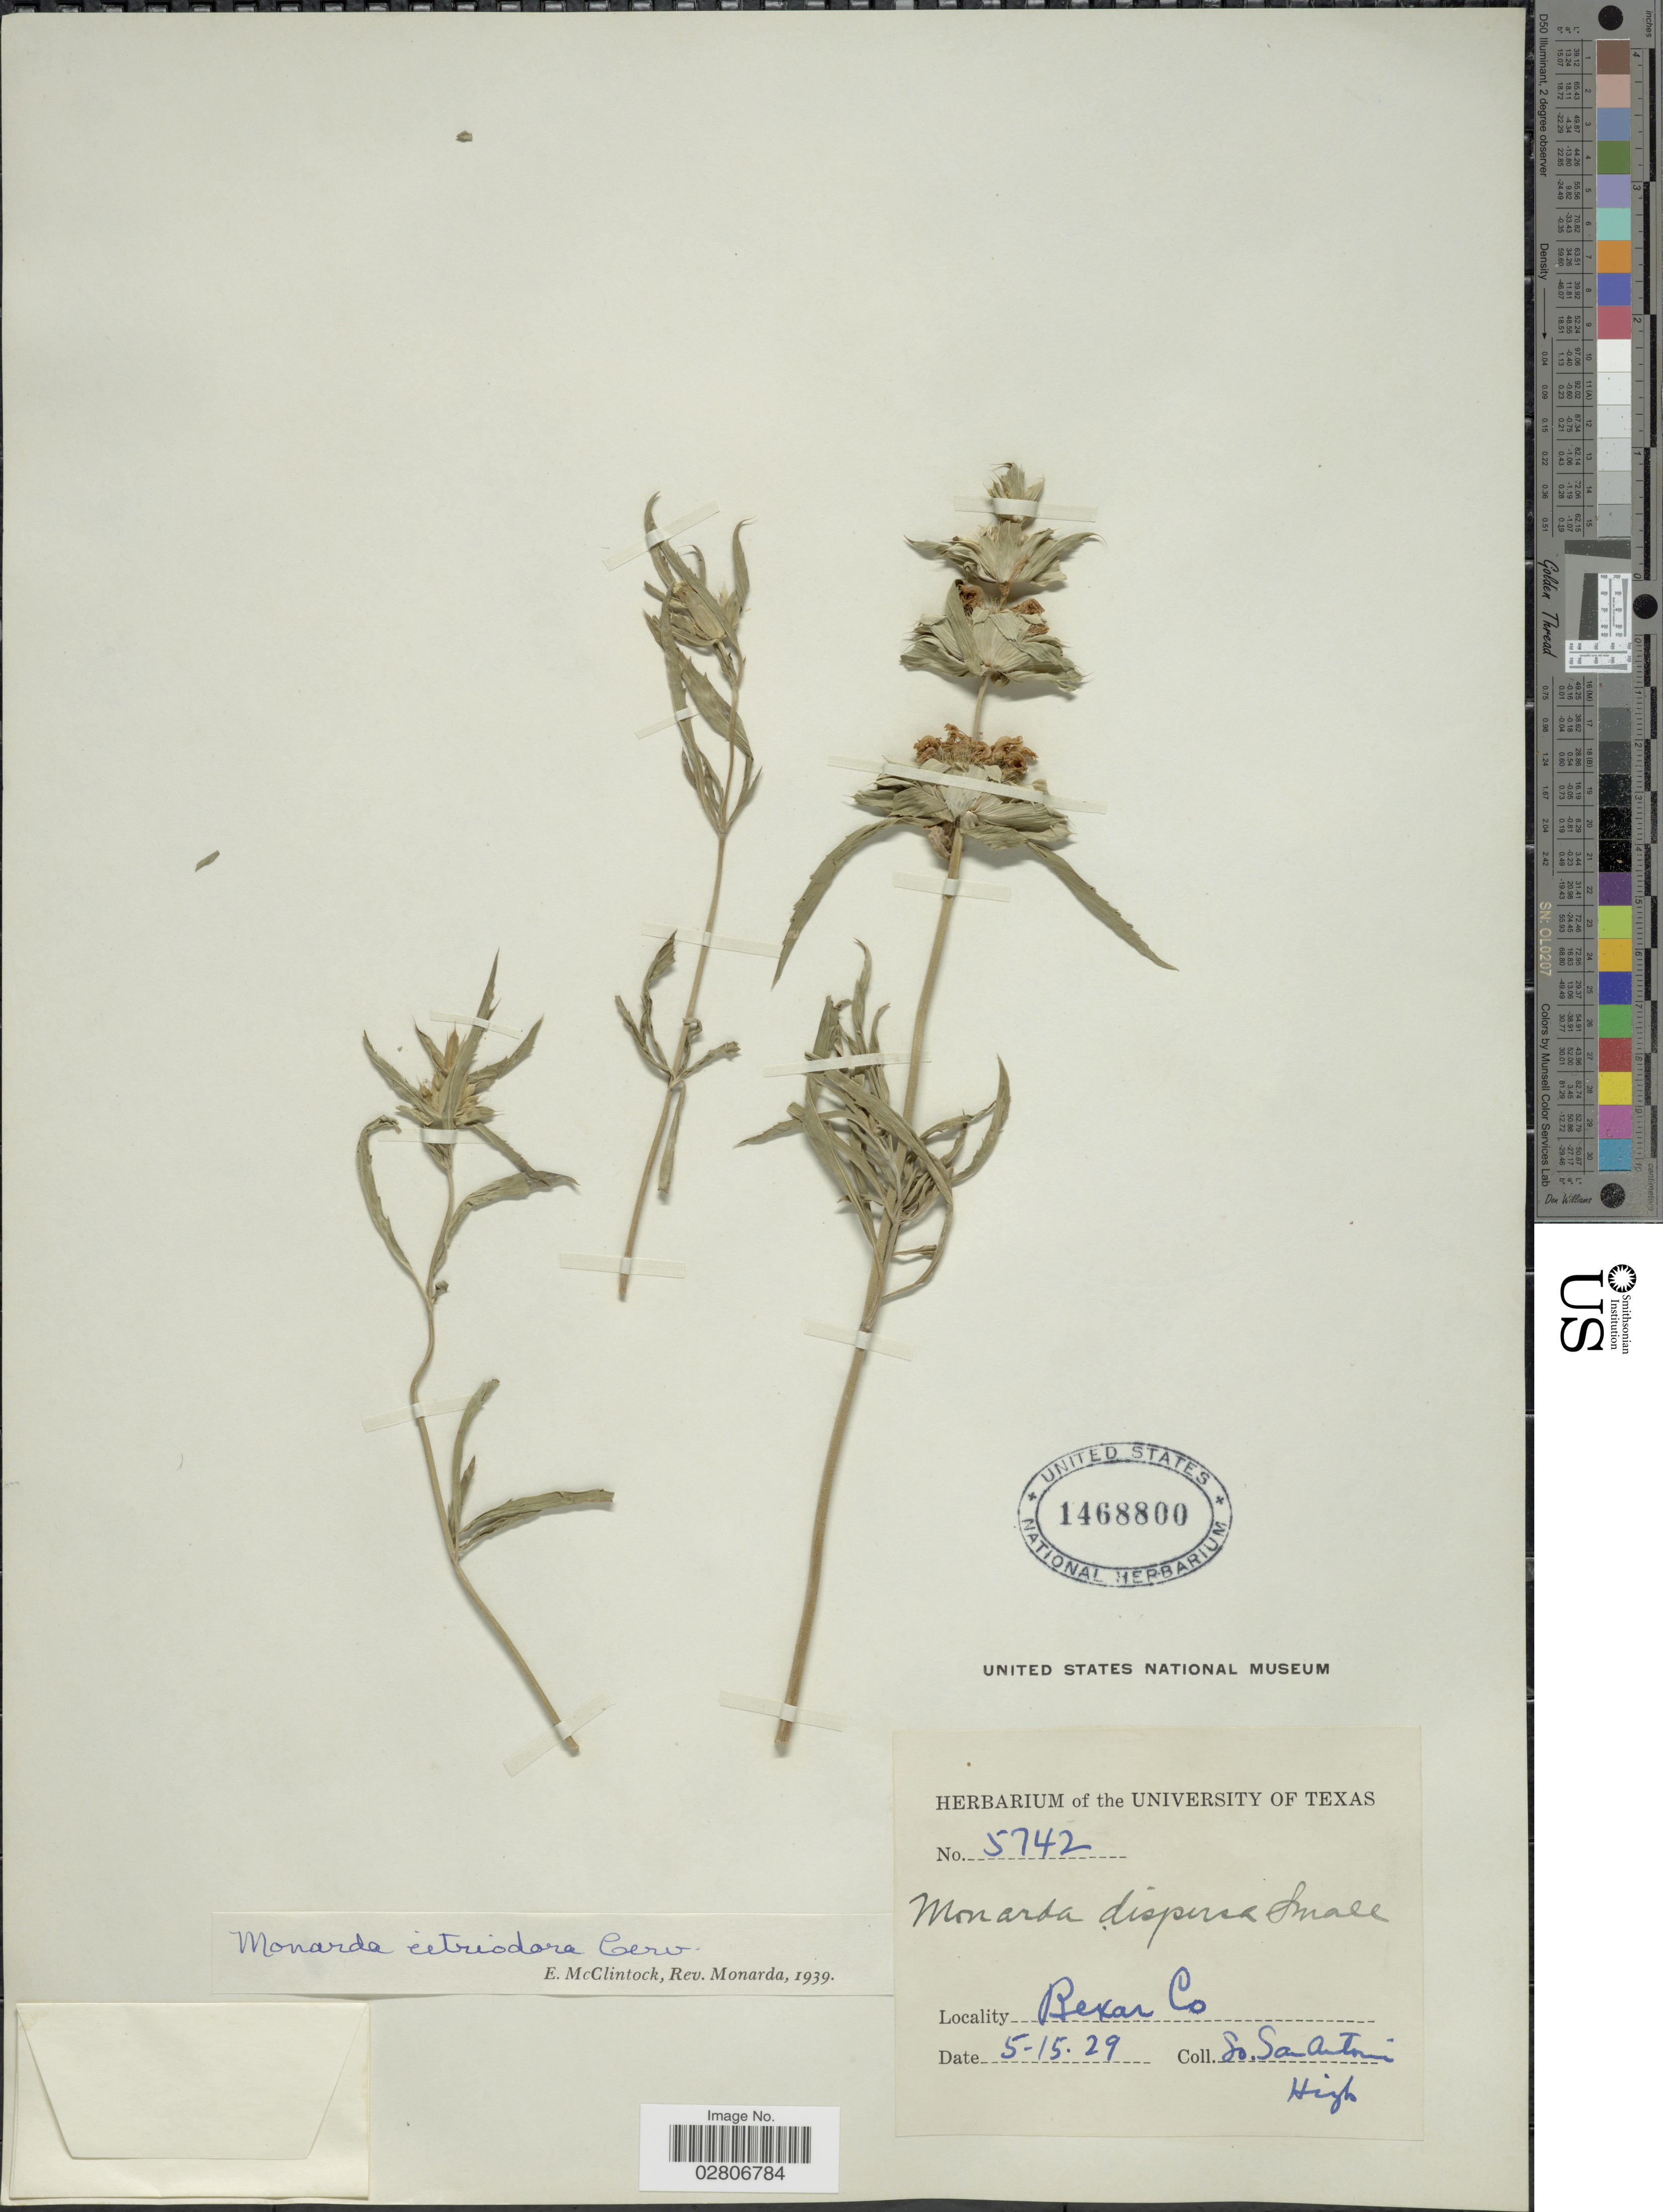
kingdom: Plantae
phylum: Tracheophyta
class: Magnoliopsida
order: Lamiales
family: Lamiaceae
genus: Monarda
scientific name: Monarda citriodora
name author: Cerv. ex Lag.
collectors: So. San Antonio High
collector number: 5742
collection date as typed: Transcribed d/m/y: 15/5/29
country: United States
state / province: Texas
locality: Bexar Co.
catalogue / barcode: US 1468800